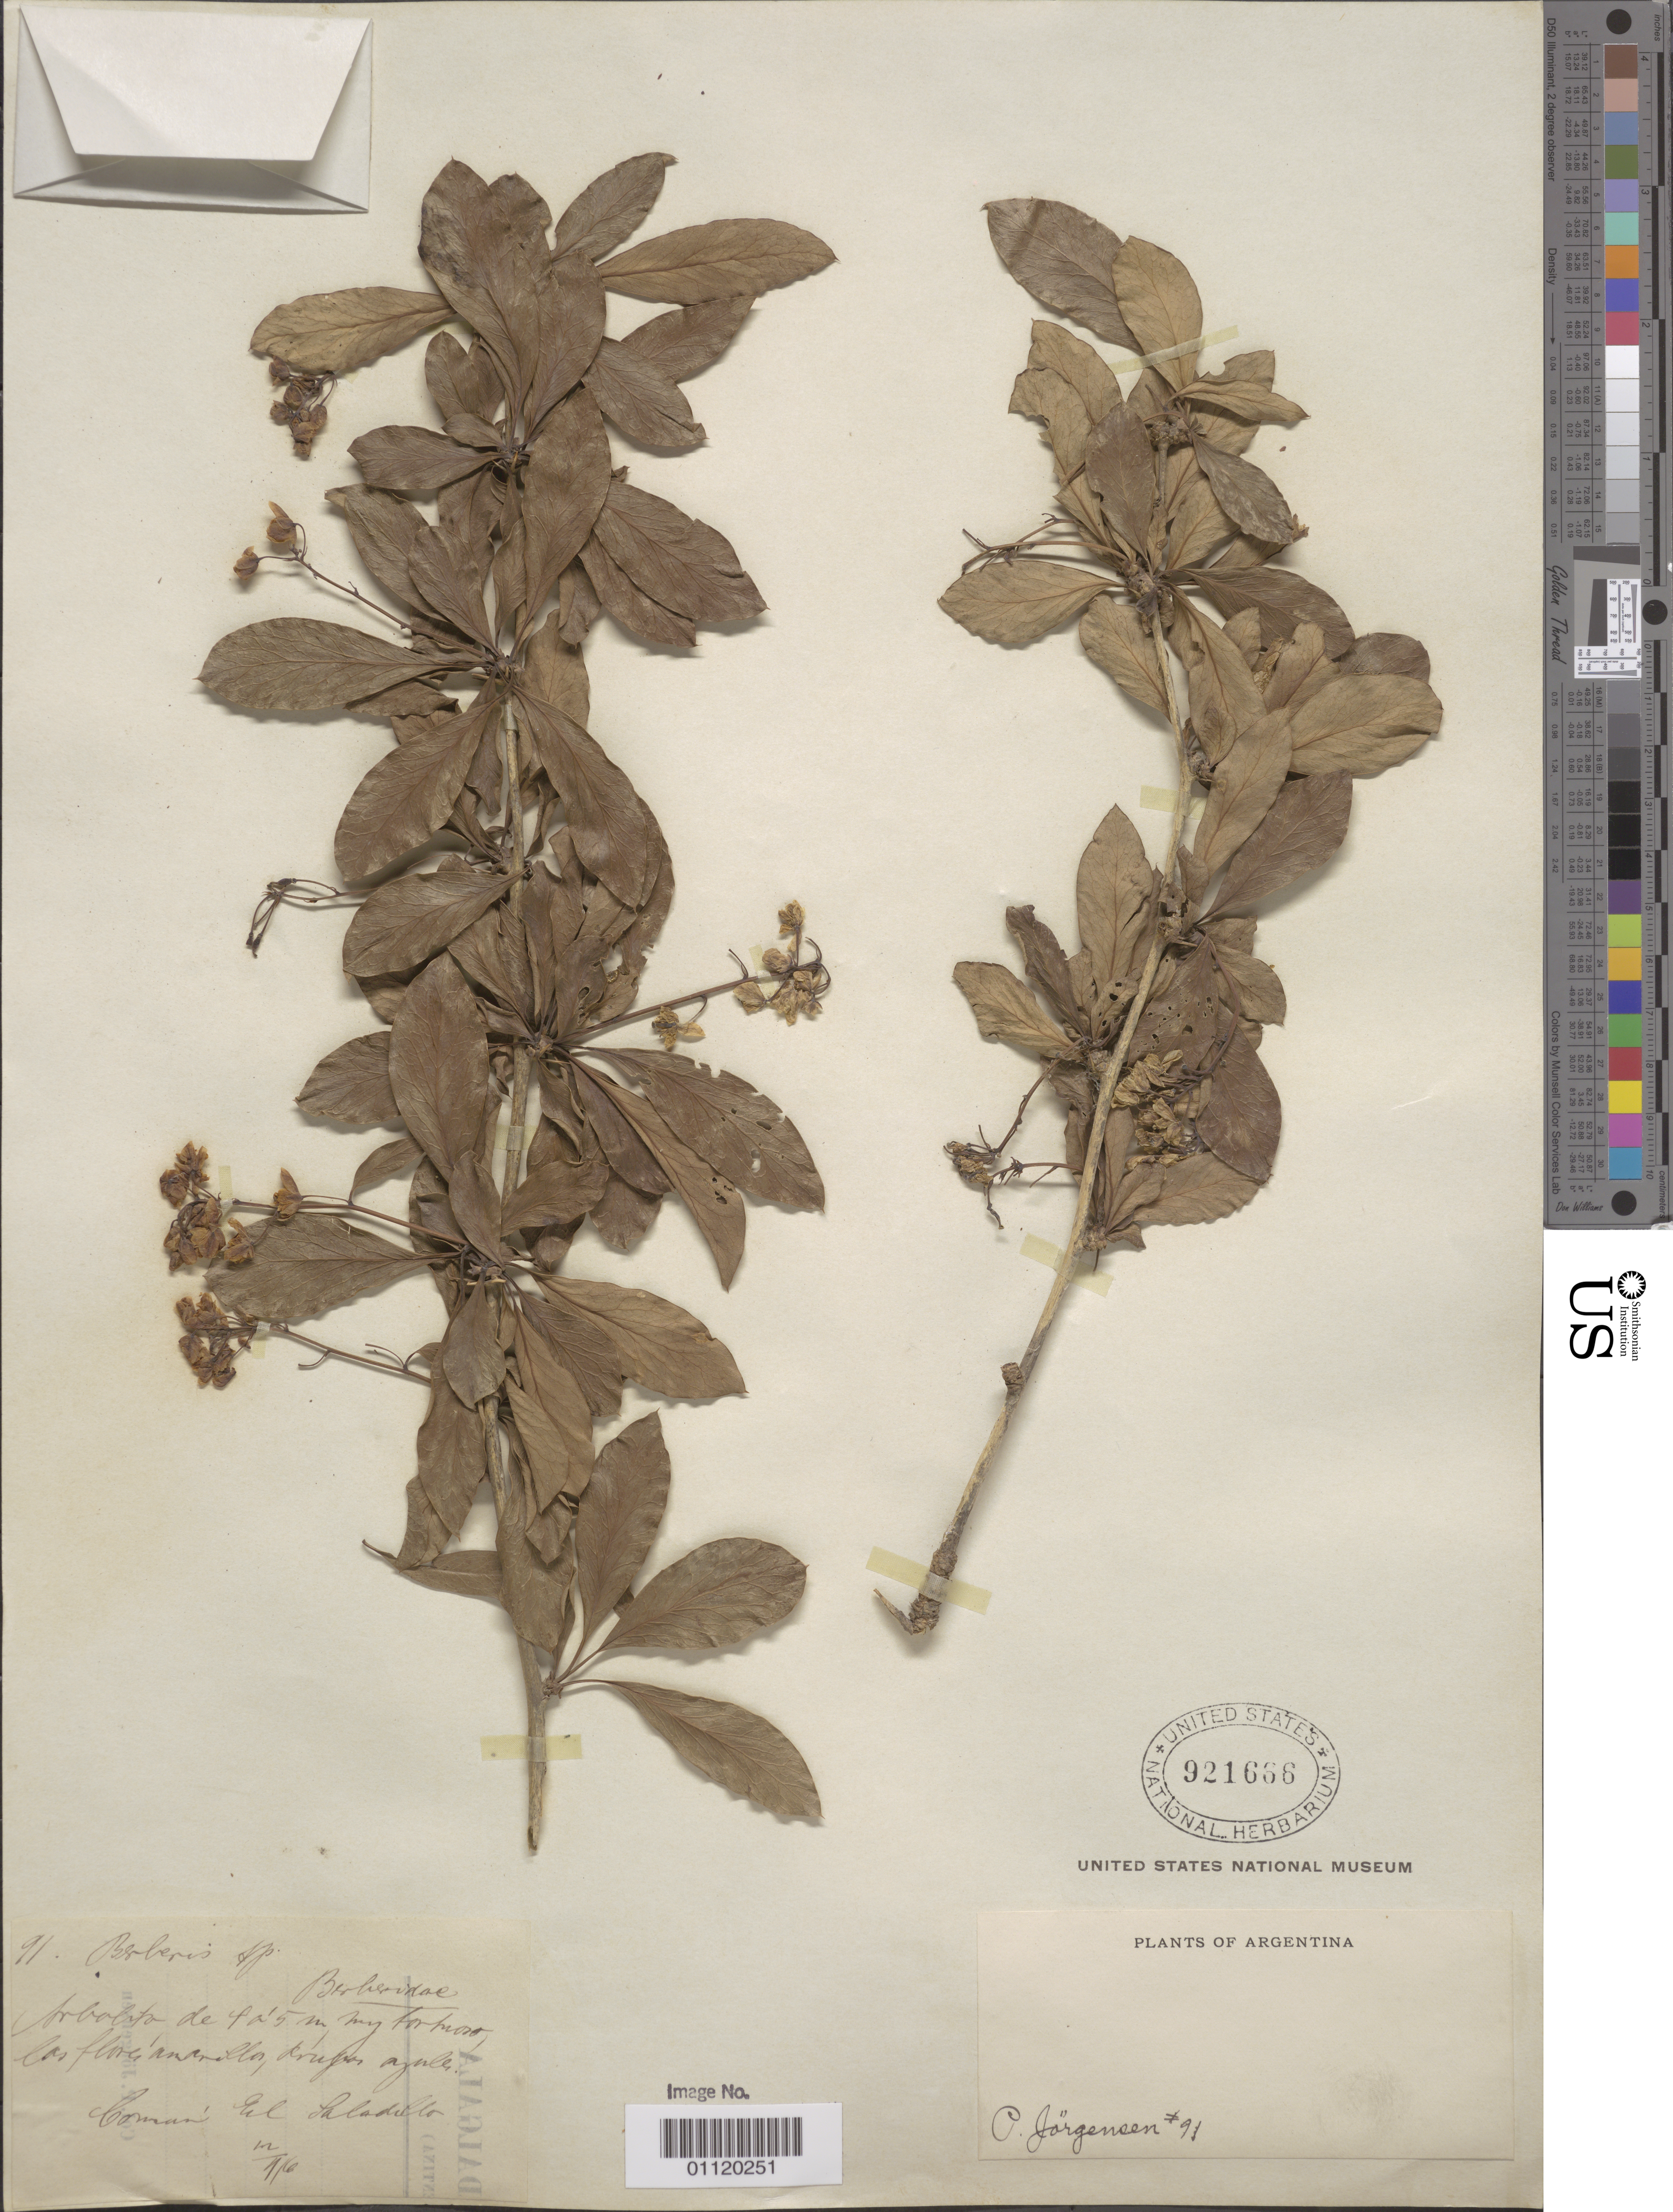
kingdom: Plantae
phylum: Tracheophyta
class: Magnoliopsida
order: Ranunculales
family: Berberidaceae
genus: Berberis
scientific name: Berberis sp.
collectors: P. Jörgensen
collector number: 91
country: Argentina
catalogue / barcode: US 921666